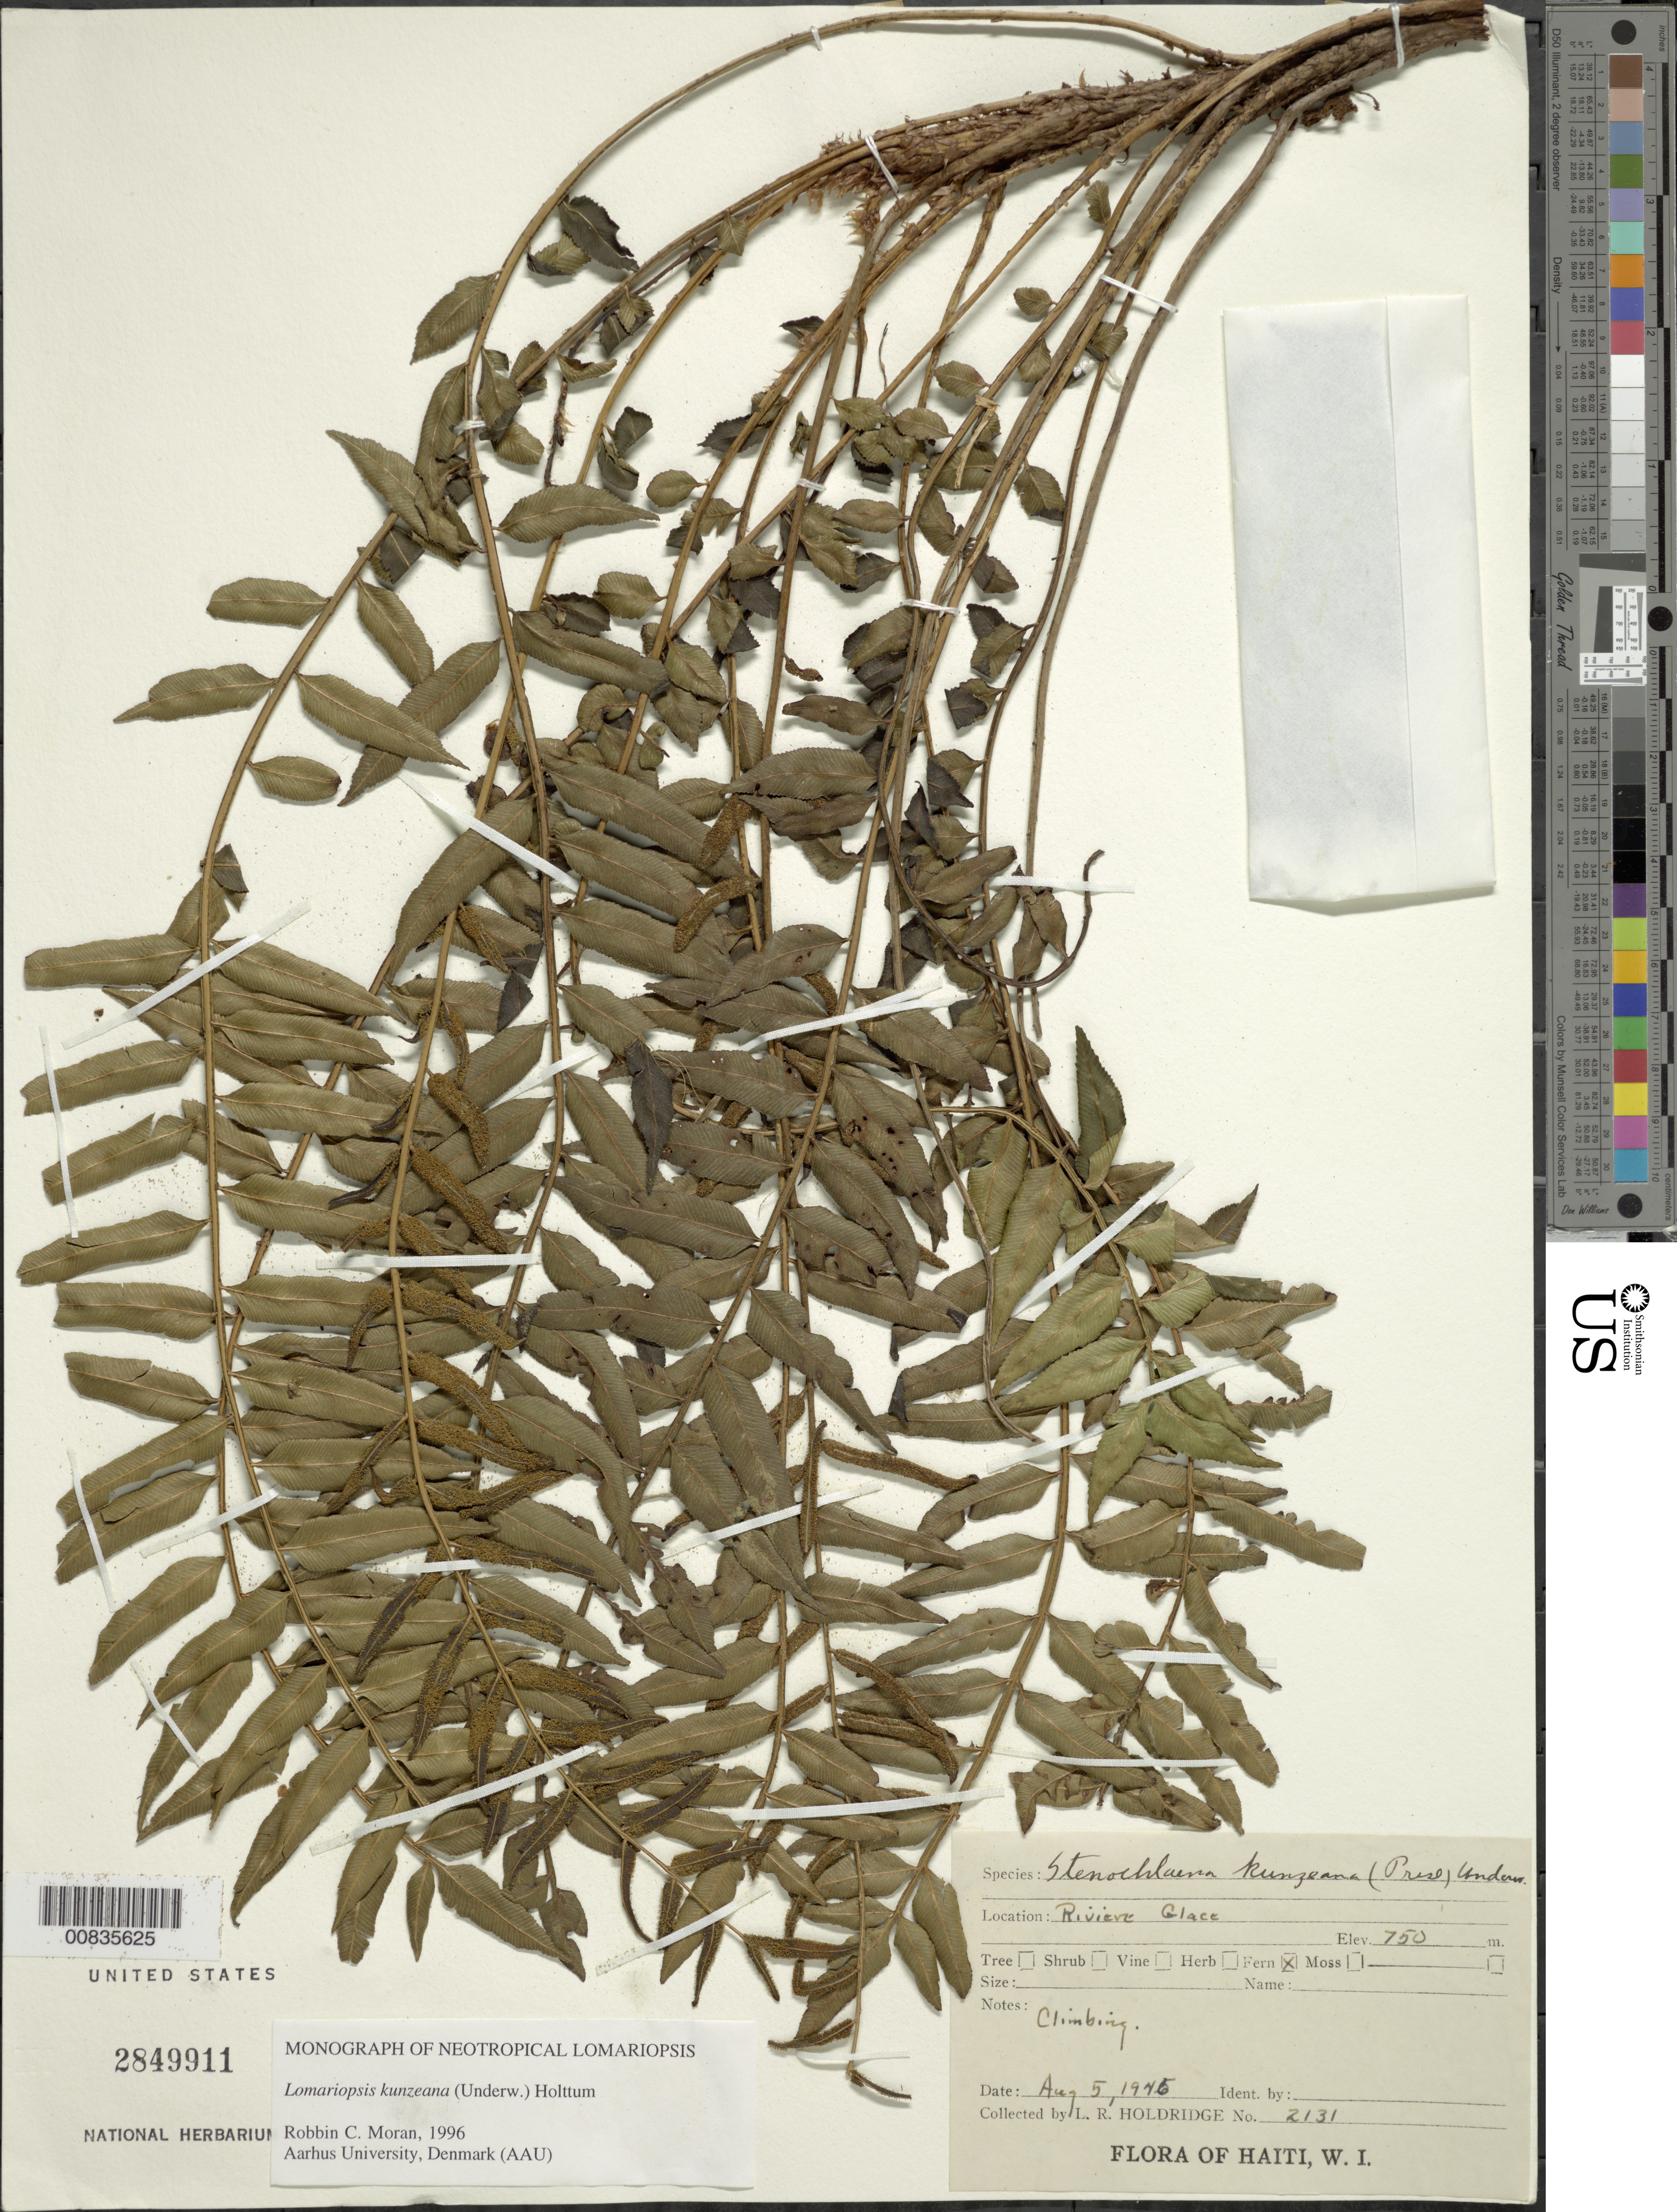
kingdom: Plantae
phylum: Tracheophyta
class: Polypodiopsida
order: Polypodiales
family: Lomariopsidaceae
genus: Lomariopsis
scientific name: Lomariopsis kunzeana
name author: (Underw.) Holttum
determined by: Moran, R. C.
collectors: L. Holdridge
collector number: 2131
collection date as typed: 05 Aug 1945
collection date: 1945-08-05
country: Haiti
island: Hispaniola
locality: Riv. Glace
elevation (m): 750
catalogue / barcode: US 2849911